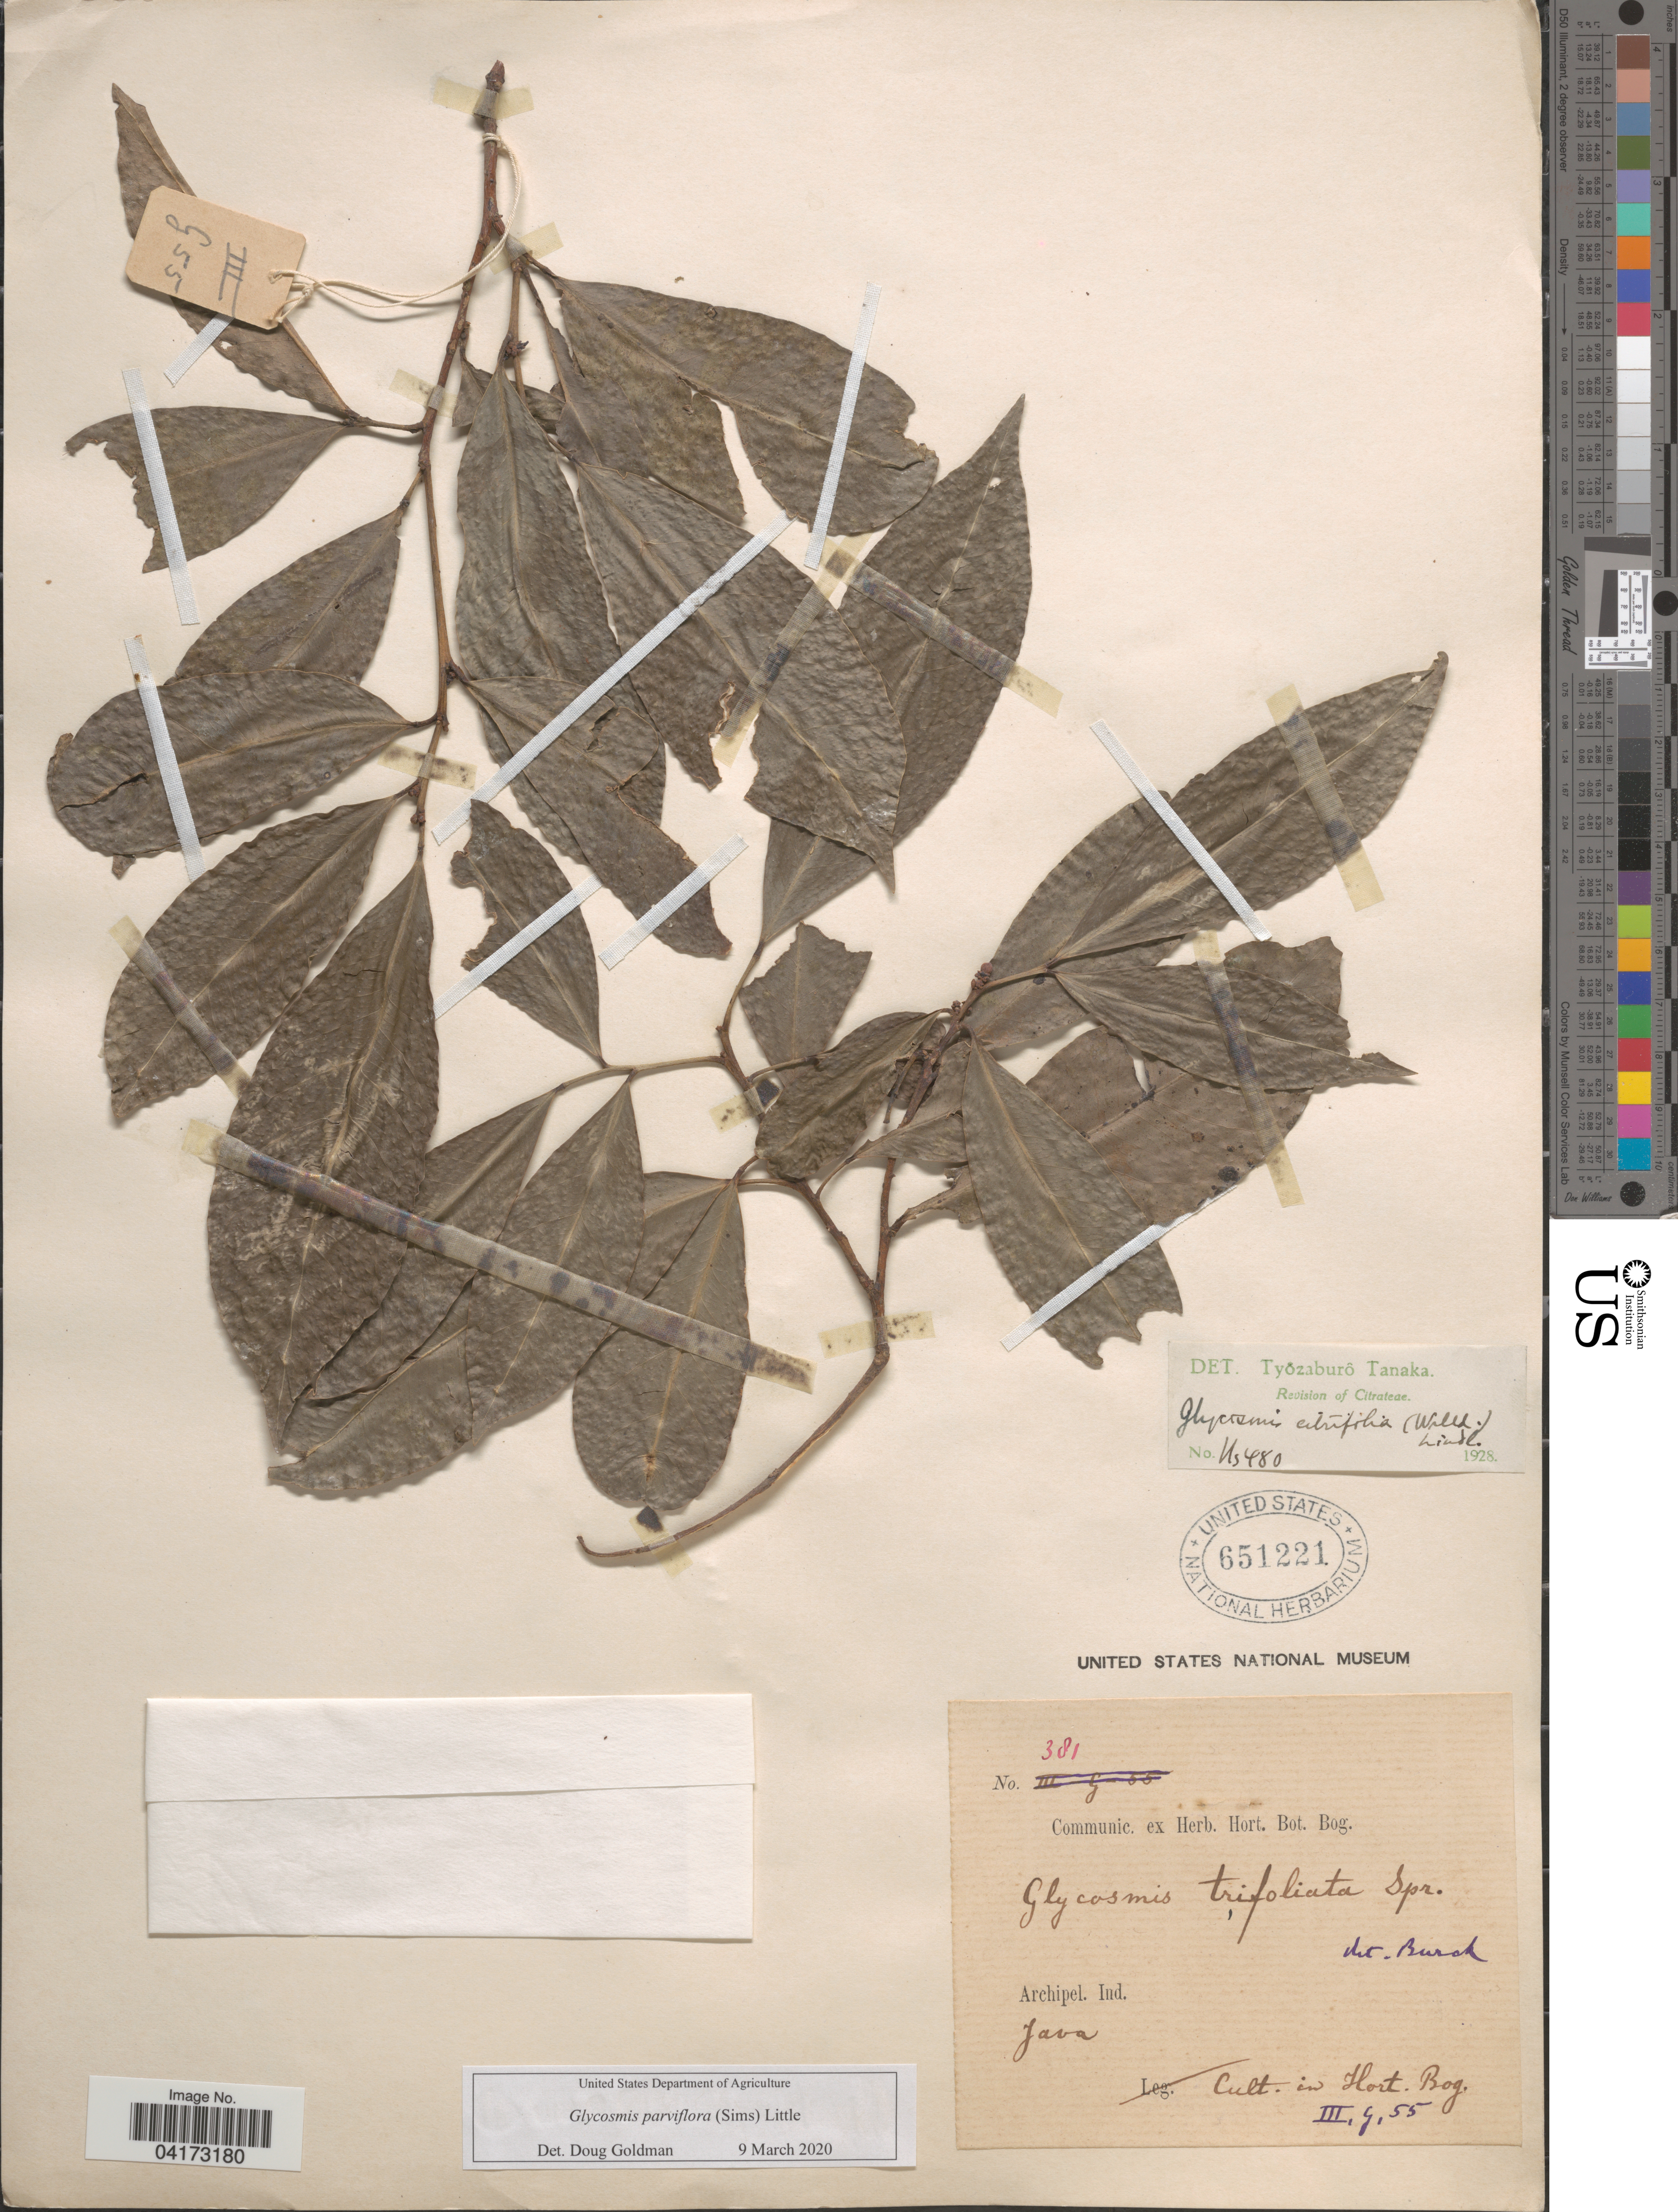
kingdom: Plantae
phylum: Tracheophyta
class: Magnoliopsida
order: Sapindales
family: Rutaceae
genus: Glycosmis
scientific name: Glycosmis parviflora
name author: (Sims) Little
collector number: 381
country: Indonesia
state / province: Java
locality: Archipel. Ind. Cult. in Hort. Bog.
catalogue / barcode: US 651221